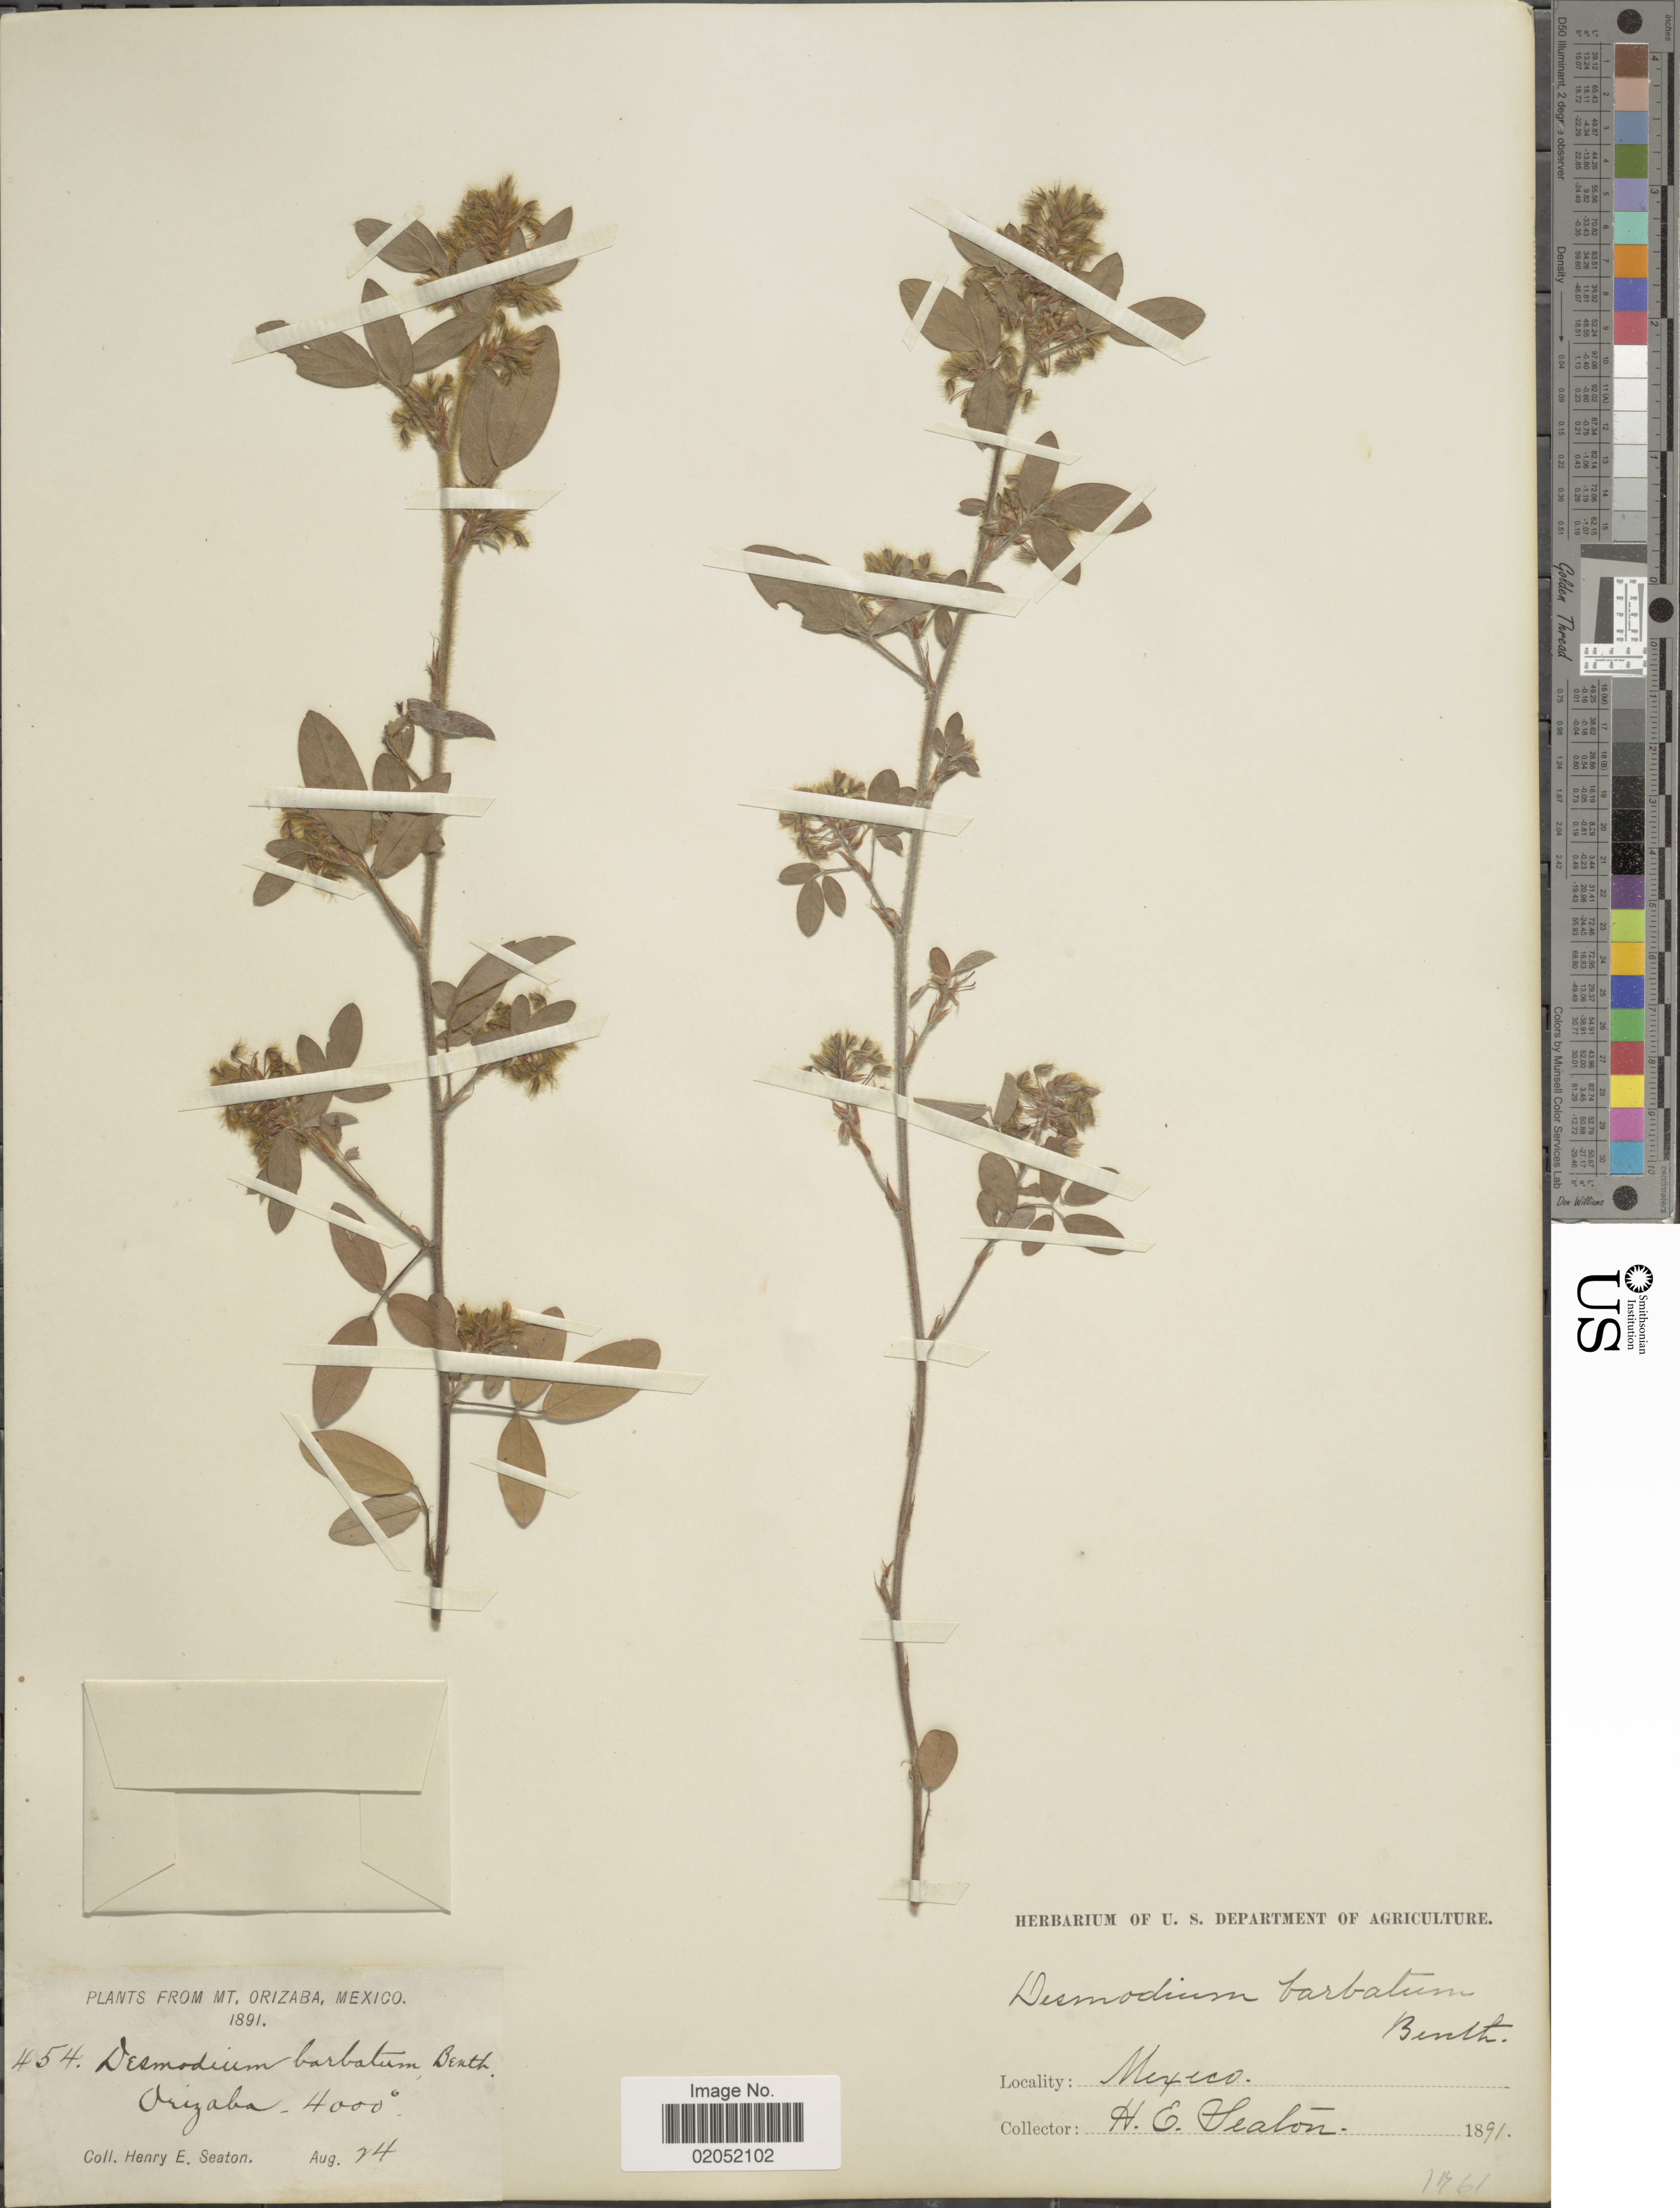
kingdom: Plantae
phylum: Tracheophyta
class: Magnoliopsida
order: Fabales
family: Fabaceae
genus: Grona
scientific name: Grona barbata var. barbata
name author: (L.) H. Ohashi & K. Ohashi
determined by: Strong, Mark T., (BOT), Smithsonian Institution - National Museum of Natural History (UNITED STATES)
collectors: H. E. Seaton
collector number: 454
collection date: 1891-08-24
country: Mexico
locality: Mt. orizaba